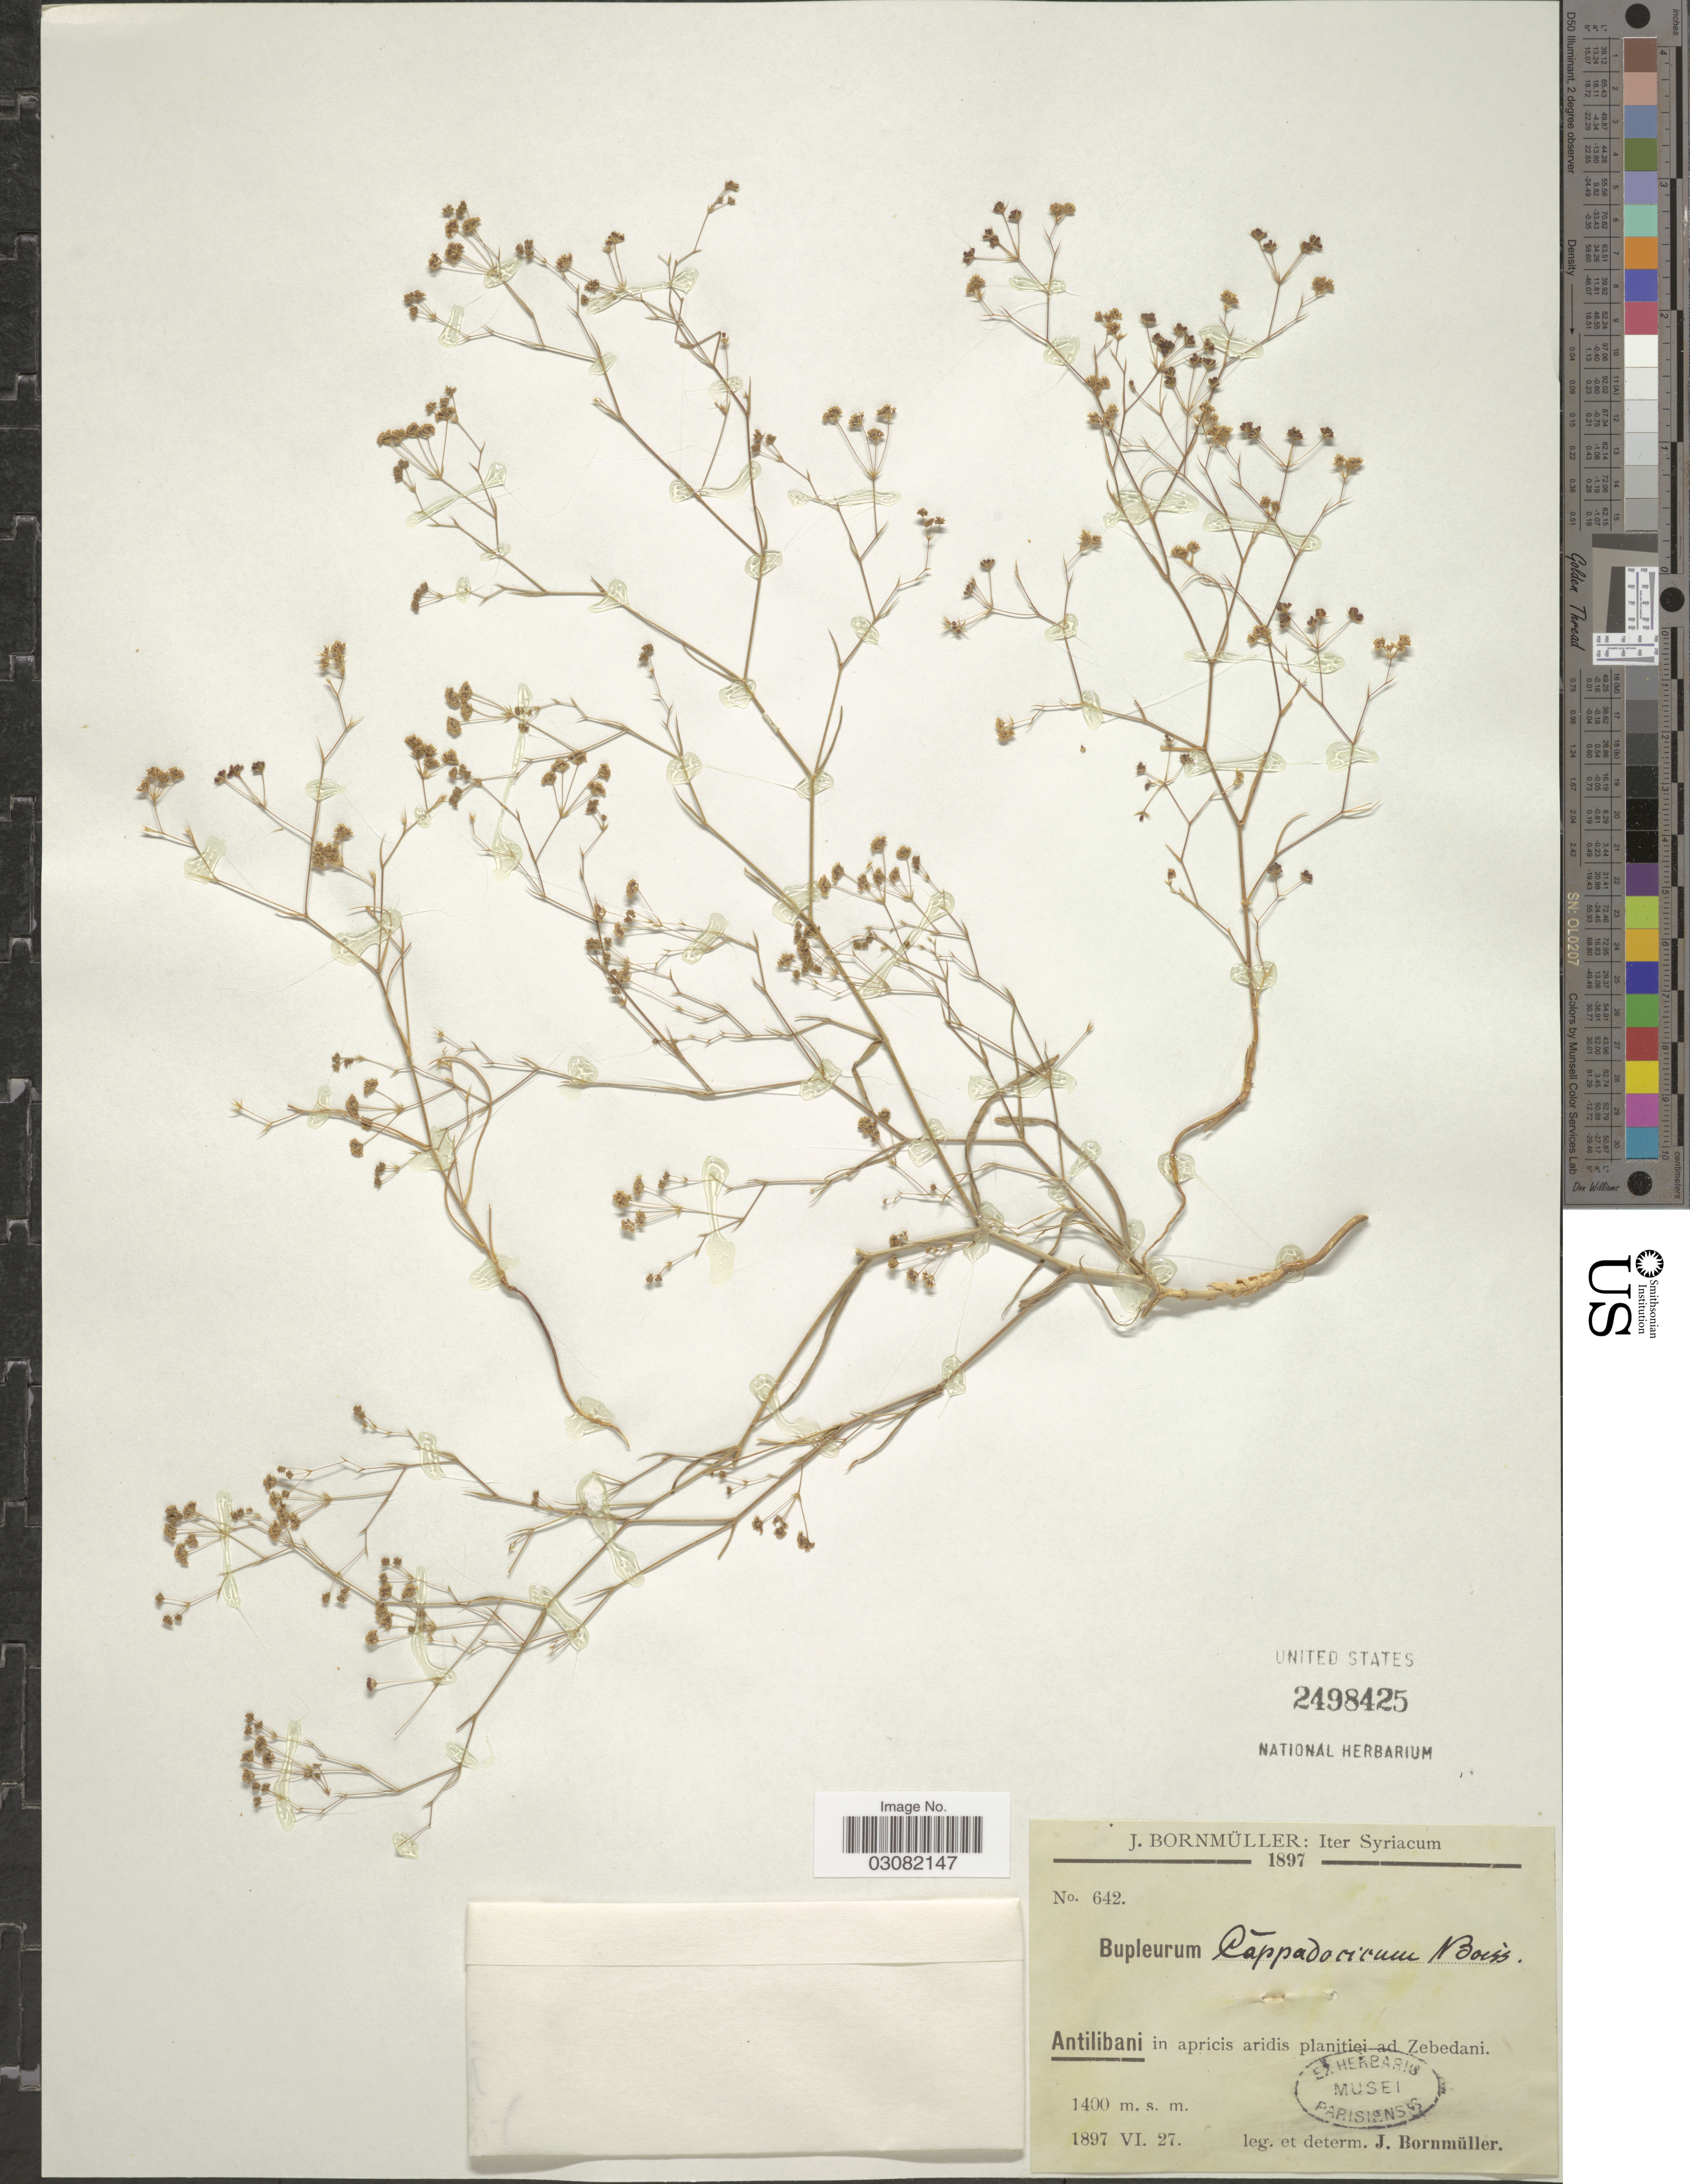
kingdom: Plantae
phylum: Tracheophyta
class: Magnoliopsida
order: Apiales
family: Apiaceae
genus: Bupleurum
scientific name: Bupleurum cappadocicum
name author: Boiss.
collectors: J. Bornmüller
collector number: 642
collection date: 1897-06-27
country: Syria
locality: Antilibani in apricis aridis planitiei ad Zebedani.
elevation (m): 1400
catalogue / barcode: US 2498425